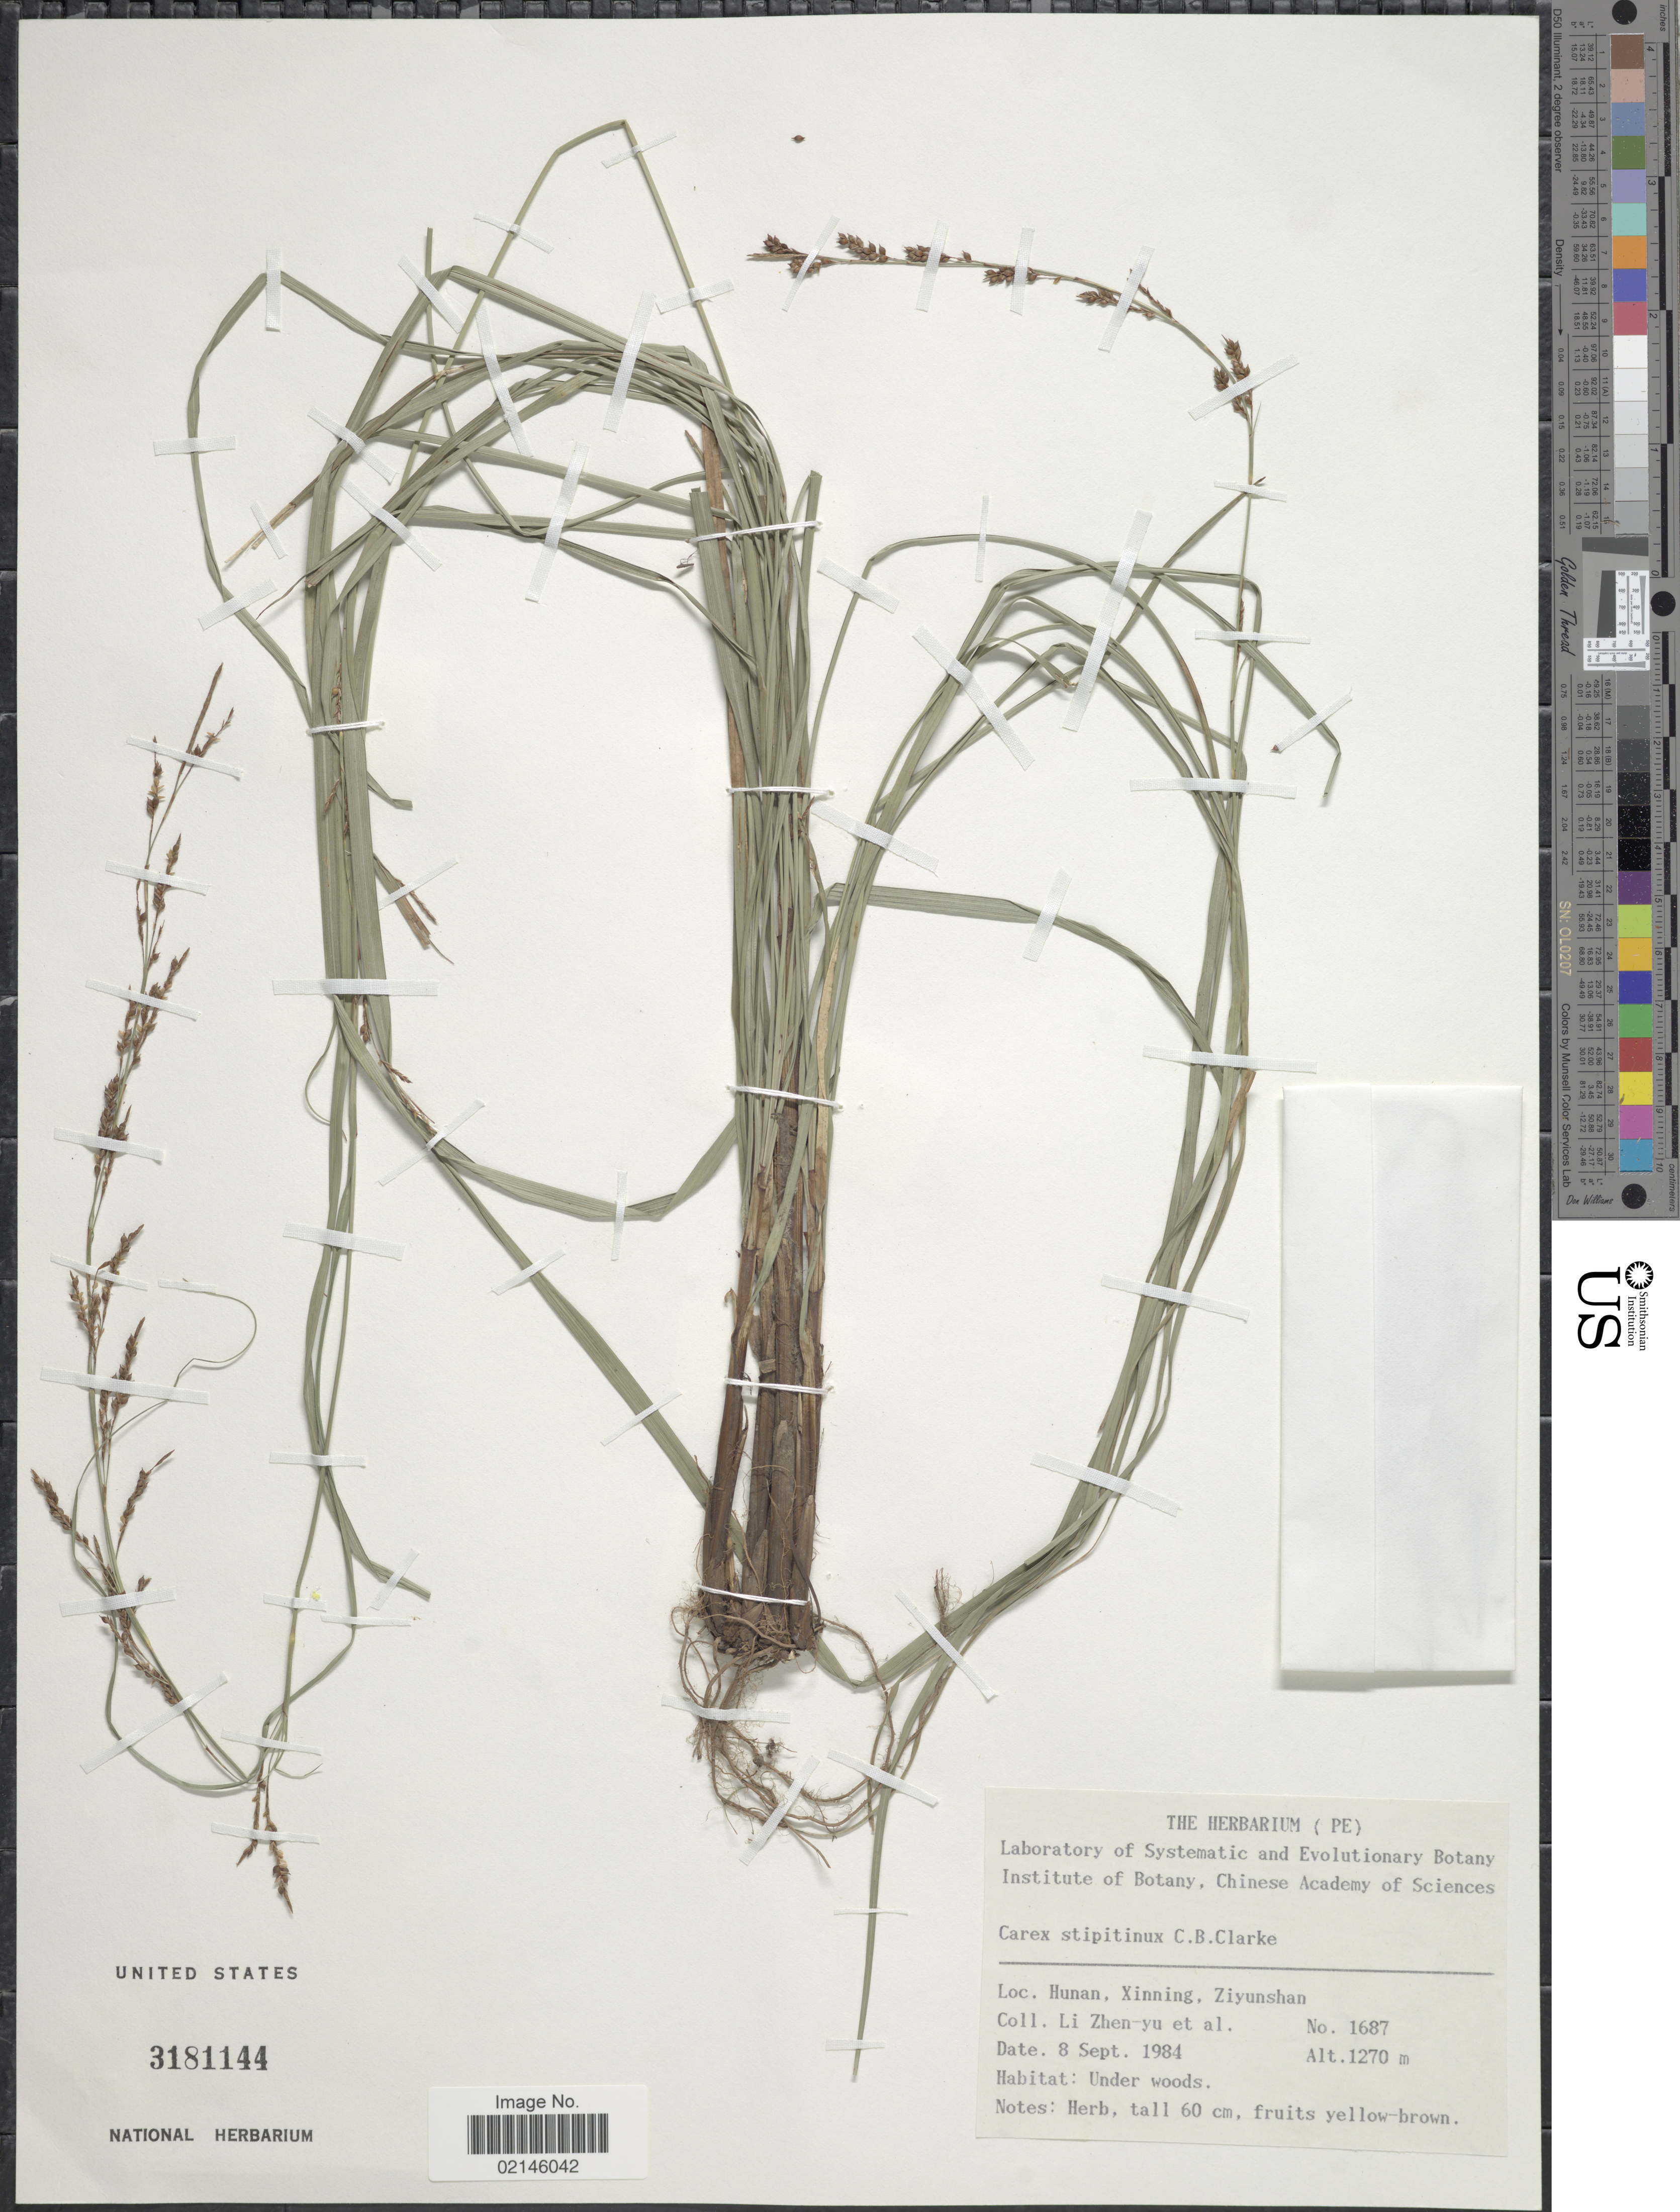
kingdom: Plantae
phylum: Tracheophyta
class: Liliopsida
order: Poales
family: Cyperaceae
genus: Carex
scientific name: Carex stipitinux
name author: C.B. Clarke ex Franch.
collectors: Z. Y. Li & et al.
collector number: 1687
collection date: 1984-09-08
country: China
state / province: Hunan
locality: Xinning, Ziyunshan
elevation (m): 1270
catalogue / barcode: US 3181144